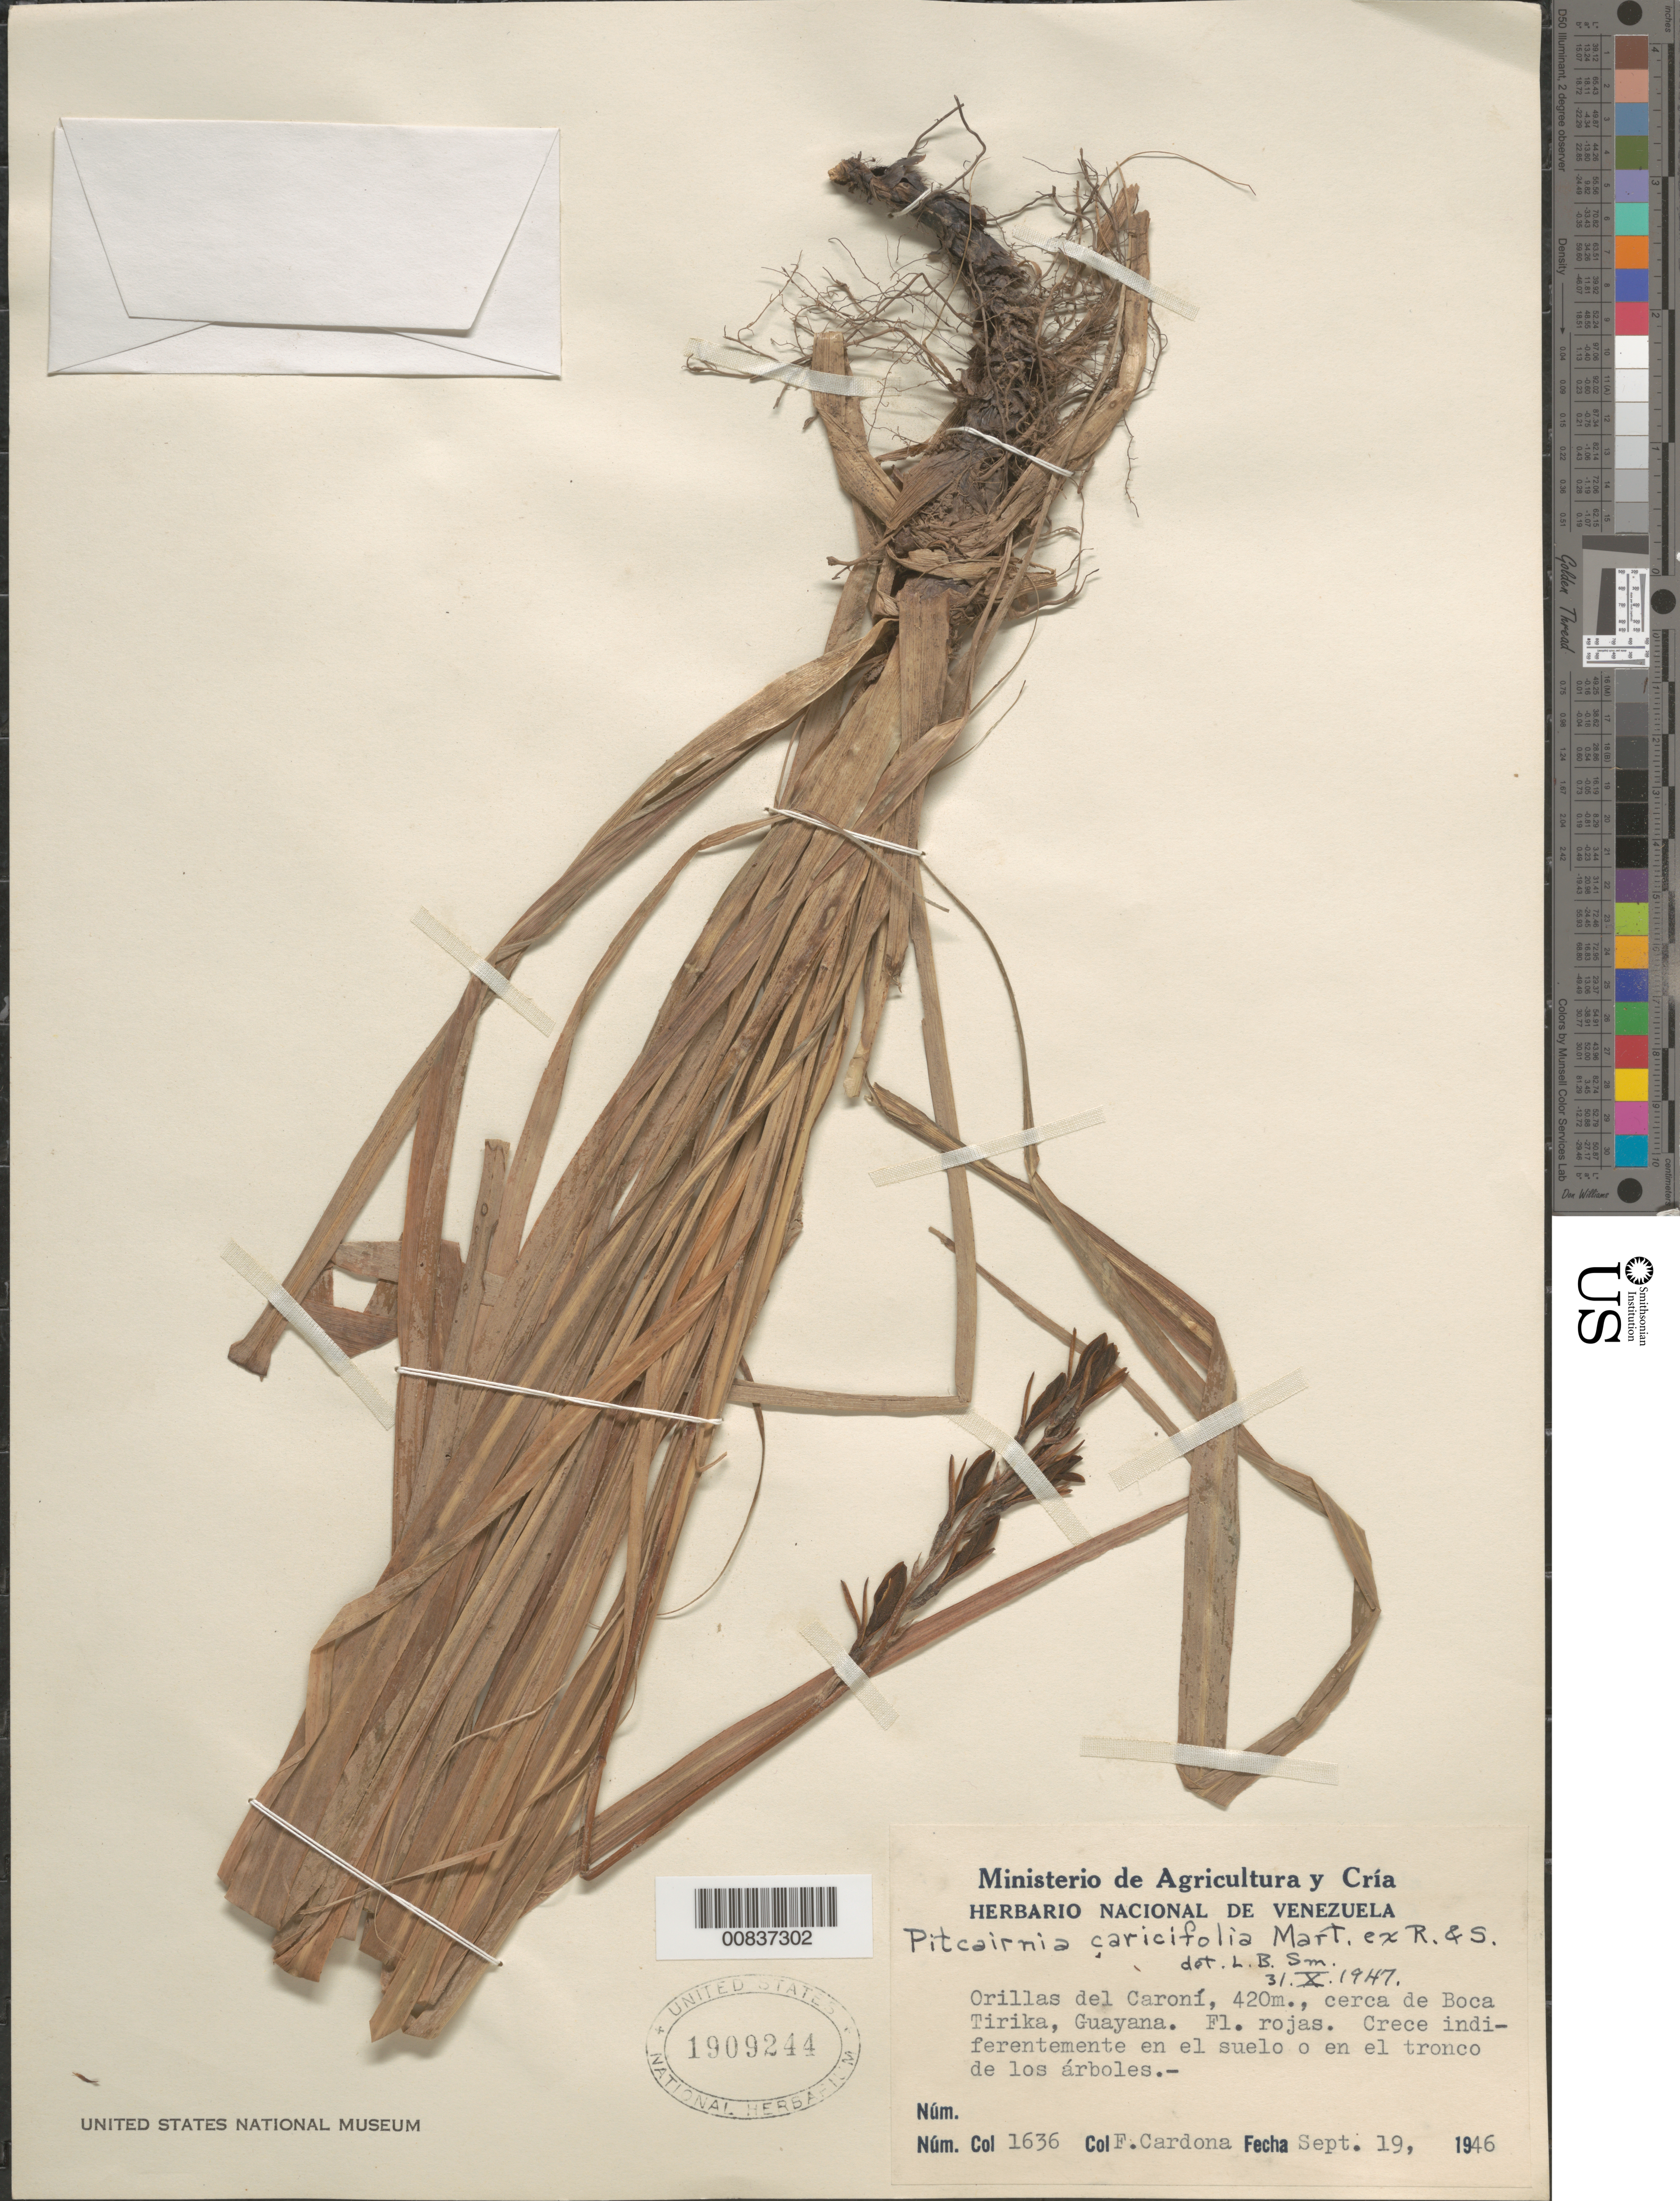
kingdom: Plantae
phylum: Tracheophyta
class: Liliopsida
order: Poales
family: Bromeliaceae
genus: Pitcairnia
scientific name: Pitcairnia caricifolia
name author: Mart. ex Schult. f.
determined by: Smith, Lyman B., (US), NMNH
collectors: F. Cardona Puig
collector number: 1636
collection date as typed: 19-Sep-46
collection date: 1946-09-19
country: Venezuela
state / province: Bolívar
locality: Río Caroní, cerca de Boca Tirika (Guayana)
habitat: Riverbank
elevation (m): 420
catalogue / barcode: US 1909244